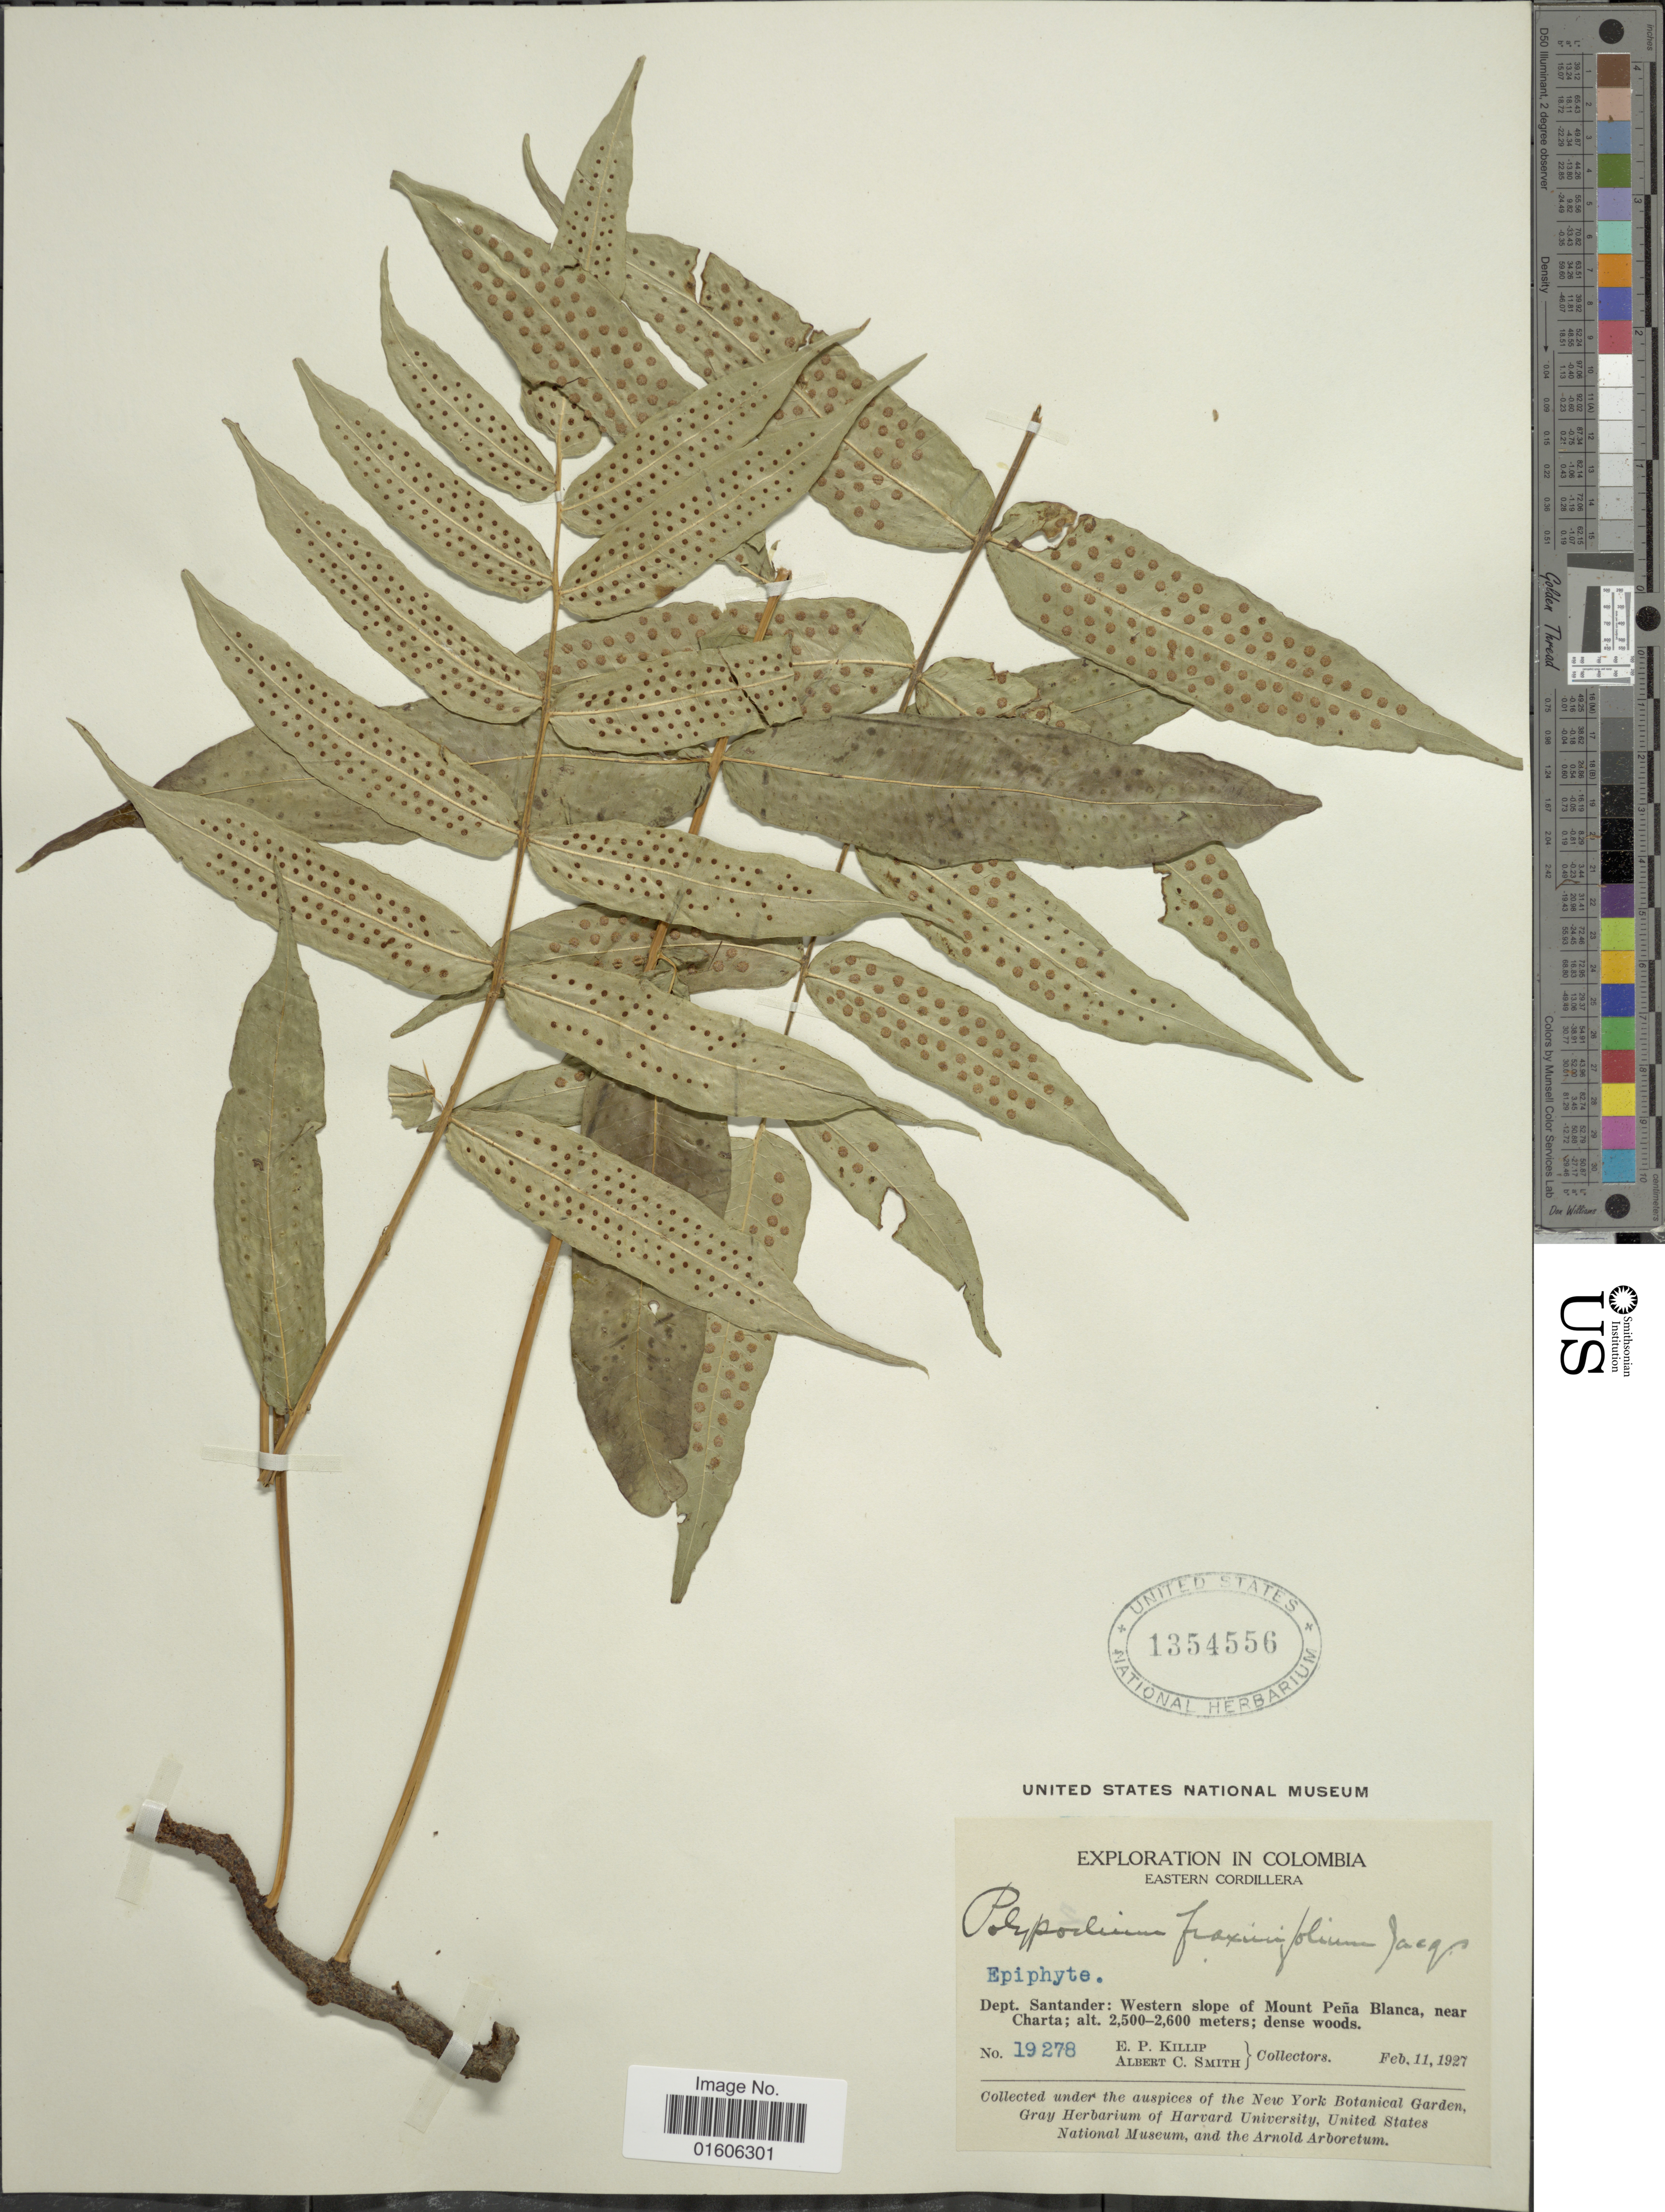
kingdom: Plantae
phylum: Tracheophyta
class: Polypodiopsida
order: Polypodiales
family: Polypodiaceae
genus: Serpocaulon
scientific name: Serpocaulon fraxinifolium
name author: (Jacq.) A.R. Sm.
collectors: E. P. Killip & A. C. Smith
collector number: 19278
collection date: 1927-02-11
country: Colombia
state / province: Santander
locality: Eastern Cordillera. Dept. Santander: Western slope of Mount Peña Blanca, near Charta.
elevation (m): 2500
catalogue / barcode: US 1354556